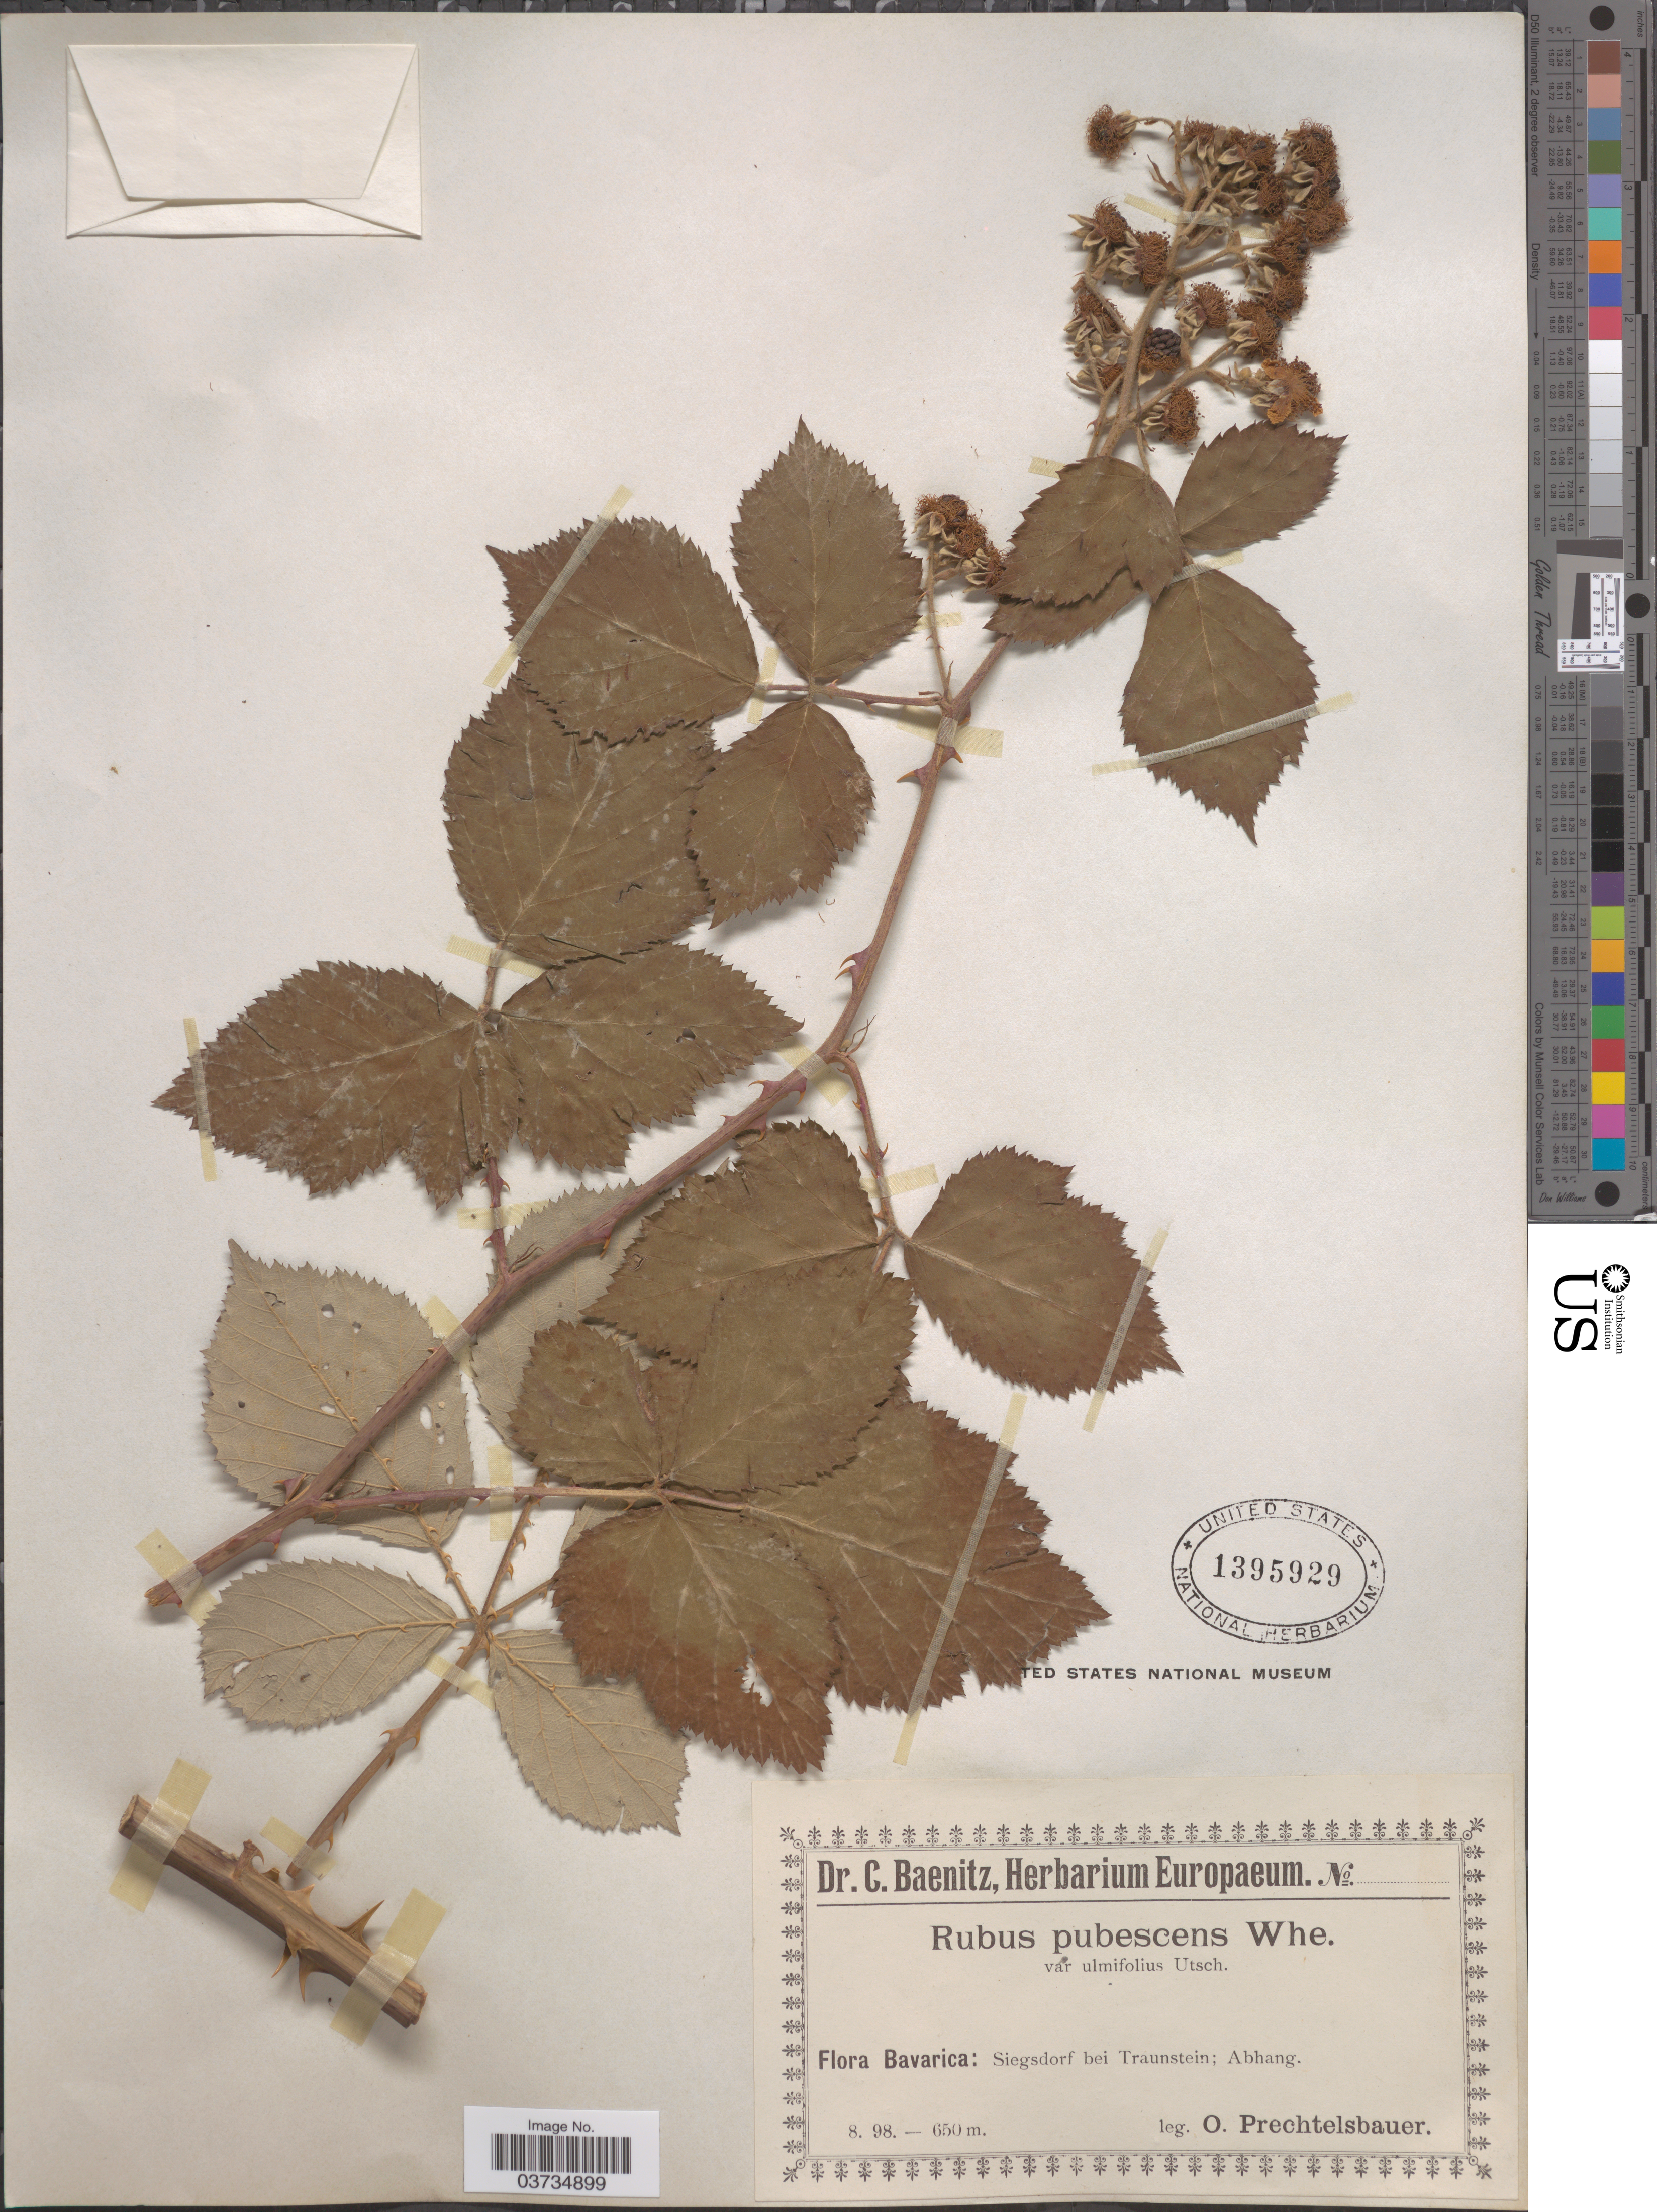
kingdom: Plantae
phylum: Tracheophyta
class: Magnoliopsida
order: Rosales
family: Rosaceae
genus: Rubus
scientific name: Rubus pubescens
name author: Raf.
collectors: O. Prechtelsbauer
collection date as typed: Transcribed d/m/y: /8/98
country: Germany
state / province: Bayern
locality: Bavarica: Siegsdorf bei Traunstein; Abhang.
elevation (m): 650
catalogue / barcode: US 1395929